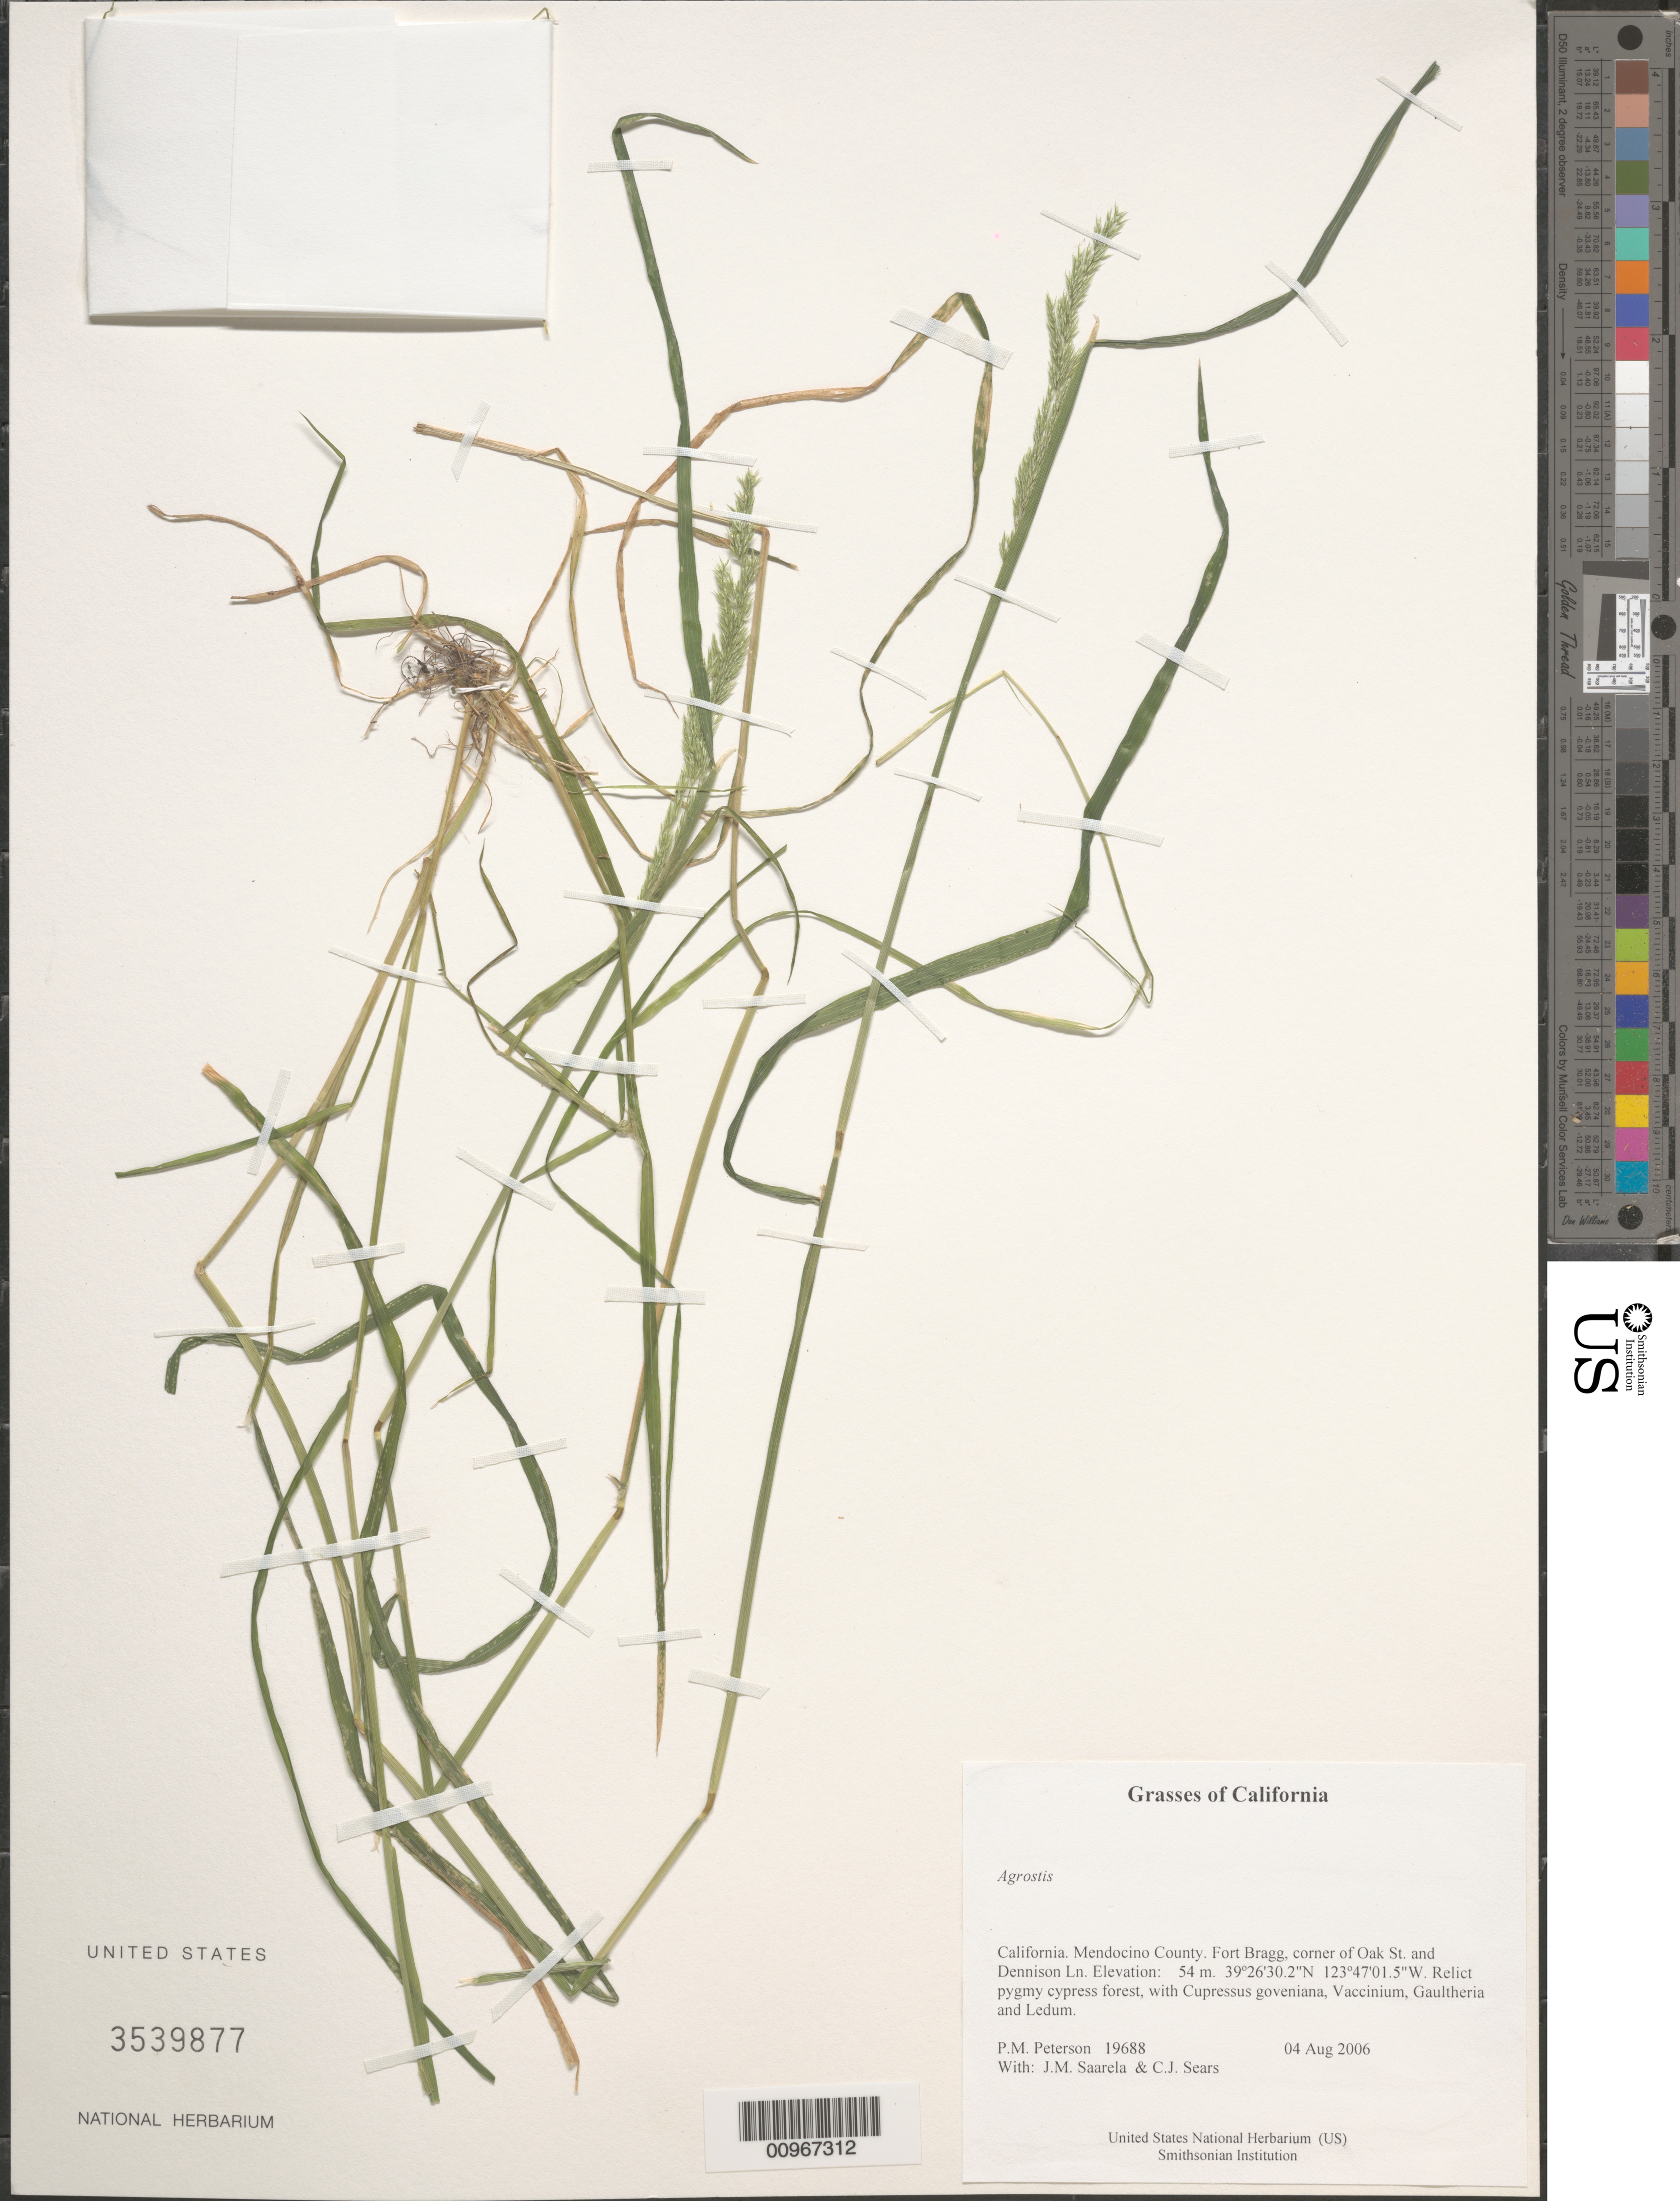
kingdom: Plantae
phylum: Tracheophyta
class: Liliopsida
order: Poales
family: Poaceae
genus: Agrostis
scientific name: Agrostis sp.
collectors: P. M. Peterson, J. Saarela & C. Sears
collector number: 19688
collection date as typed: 04 Aug 2006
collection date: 2006-08-04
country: United States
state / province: California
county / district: Mendocino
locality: Fort Bragg, corner of Oak St. and Dennison Ln.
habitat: Relict pygmy cypress forest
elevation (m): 54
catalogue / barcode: US 3539877